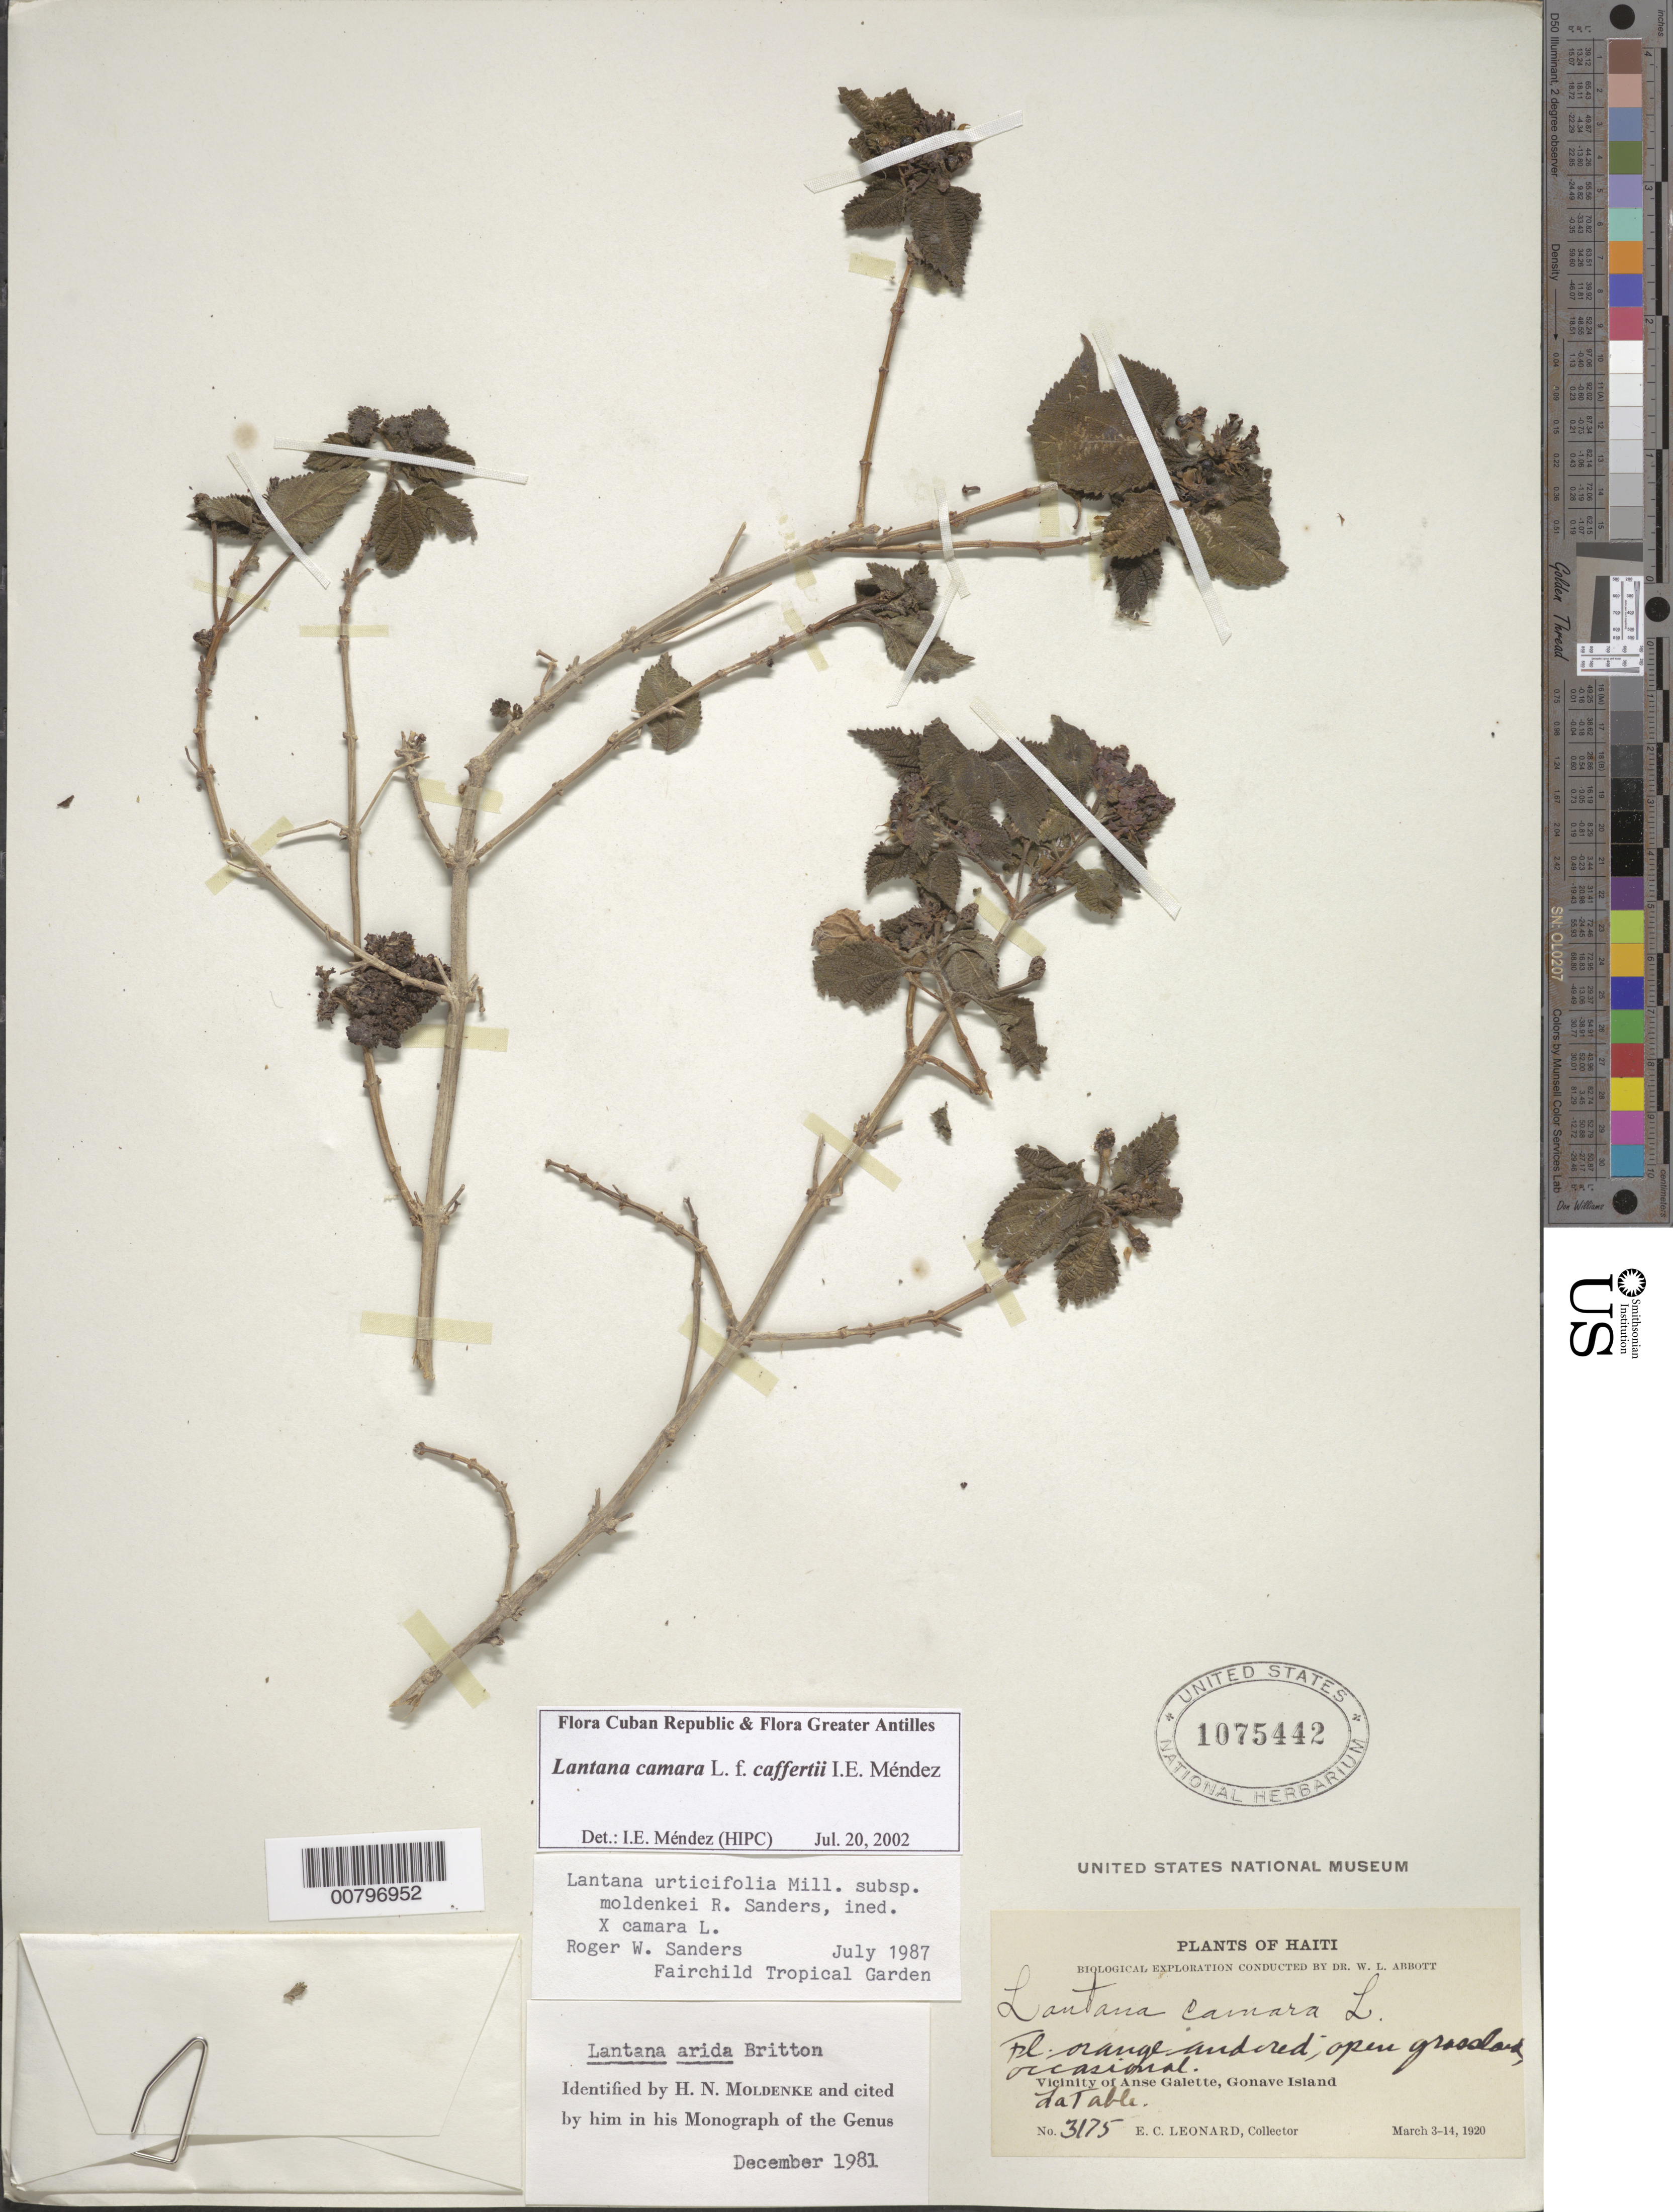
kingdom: Plantae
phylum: Tracheophyta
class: Magnoliopsida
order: Lamiales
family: Verbenaceae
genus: Lantana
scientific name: Lantana camara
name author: L.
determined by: Méndez, Isidro E., (HIPC)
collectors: E. C. Leonard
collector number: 3175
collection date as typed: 03 Mar 1920 to 14 Mar 1920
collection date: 1920-03-03/1920-03-14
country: Haiti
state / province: Ouest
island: Île de la Gonâve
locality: Vicinity of Anse Galette, La Table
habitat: Open grassland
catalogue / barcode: US 1075442